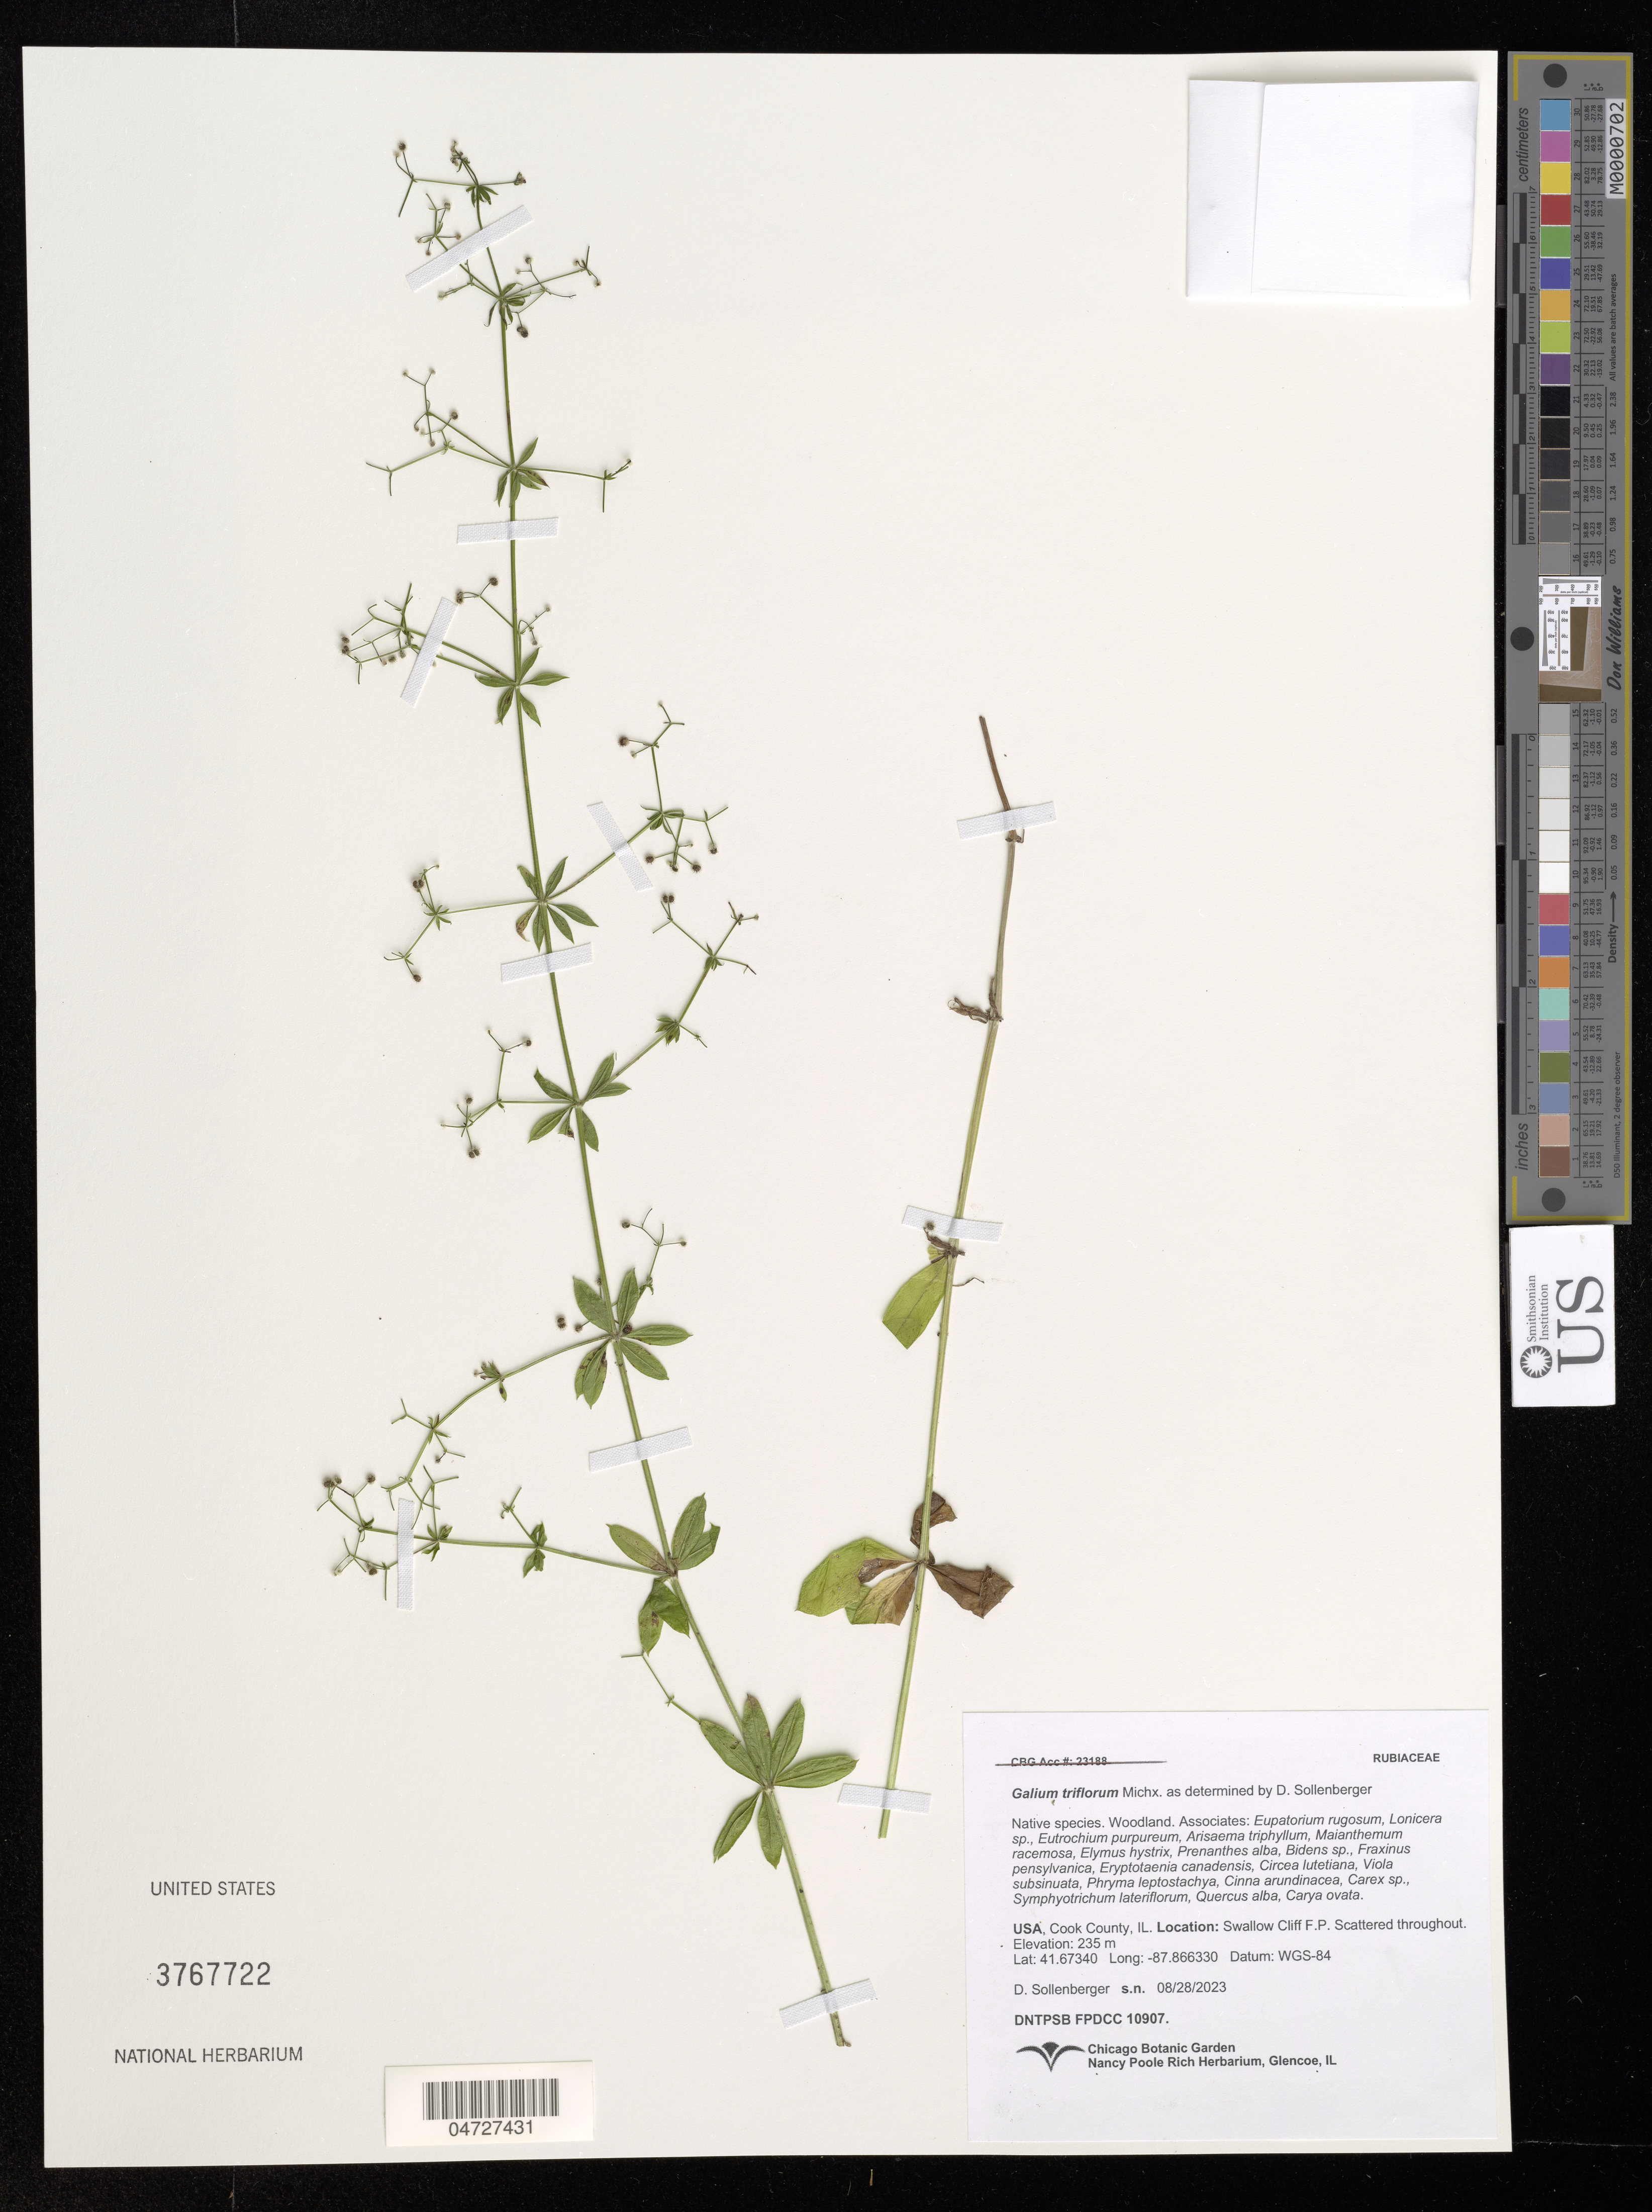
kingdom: Plantae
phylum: Tracheophyta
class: Magnoliopsida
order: Gentianales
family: Rubiaceae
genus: Galium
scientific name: Galium triflorum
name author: Michx.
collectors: D. Sollenberger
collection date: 2023-08-28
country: United States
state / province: Illinois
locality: Cook County. Swallow Cliff F.P. Scattered throughout.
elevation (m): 235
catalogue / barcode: US 3767722